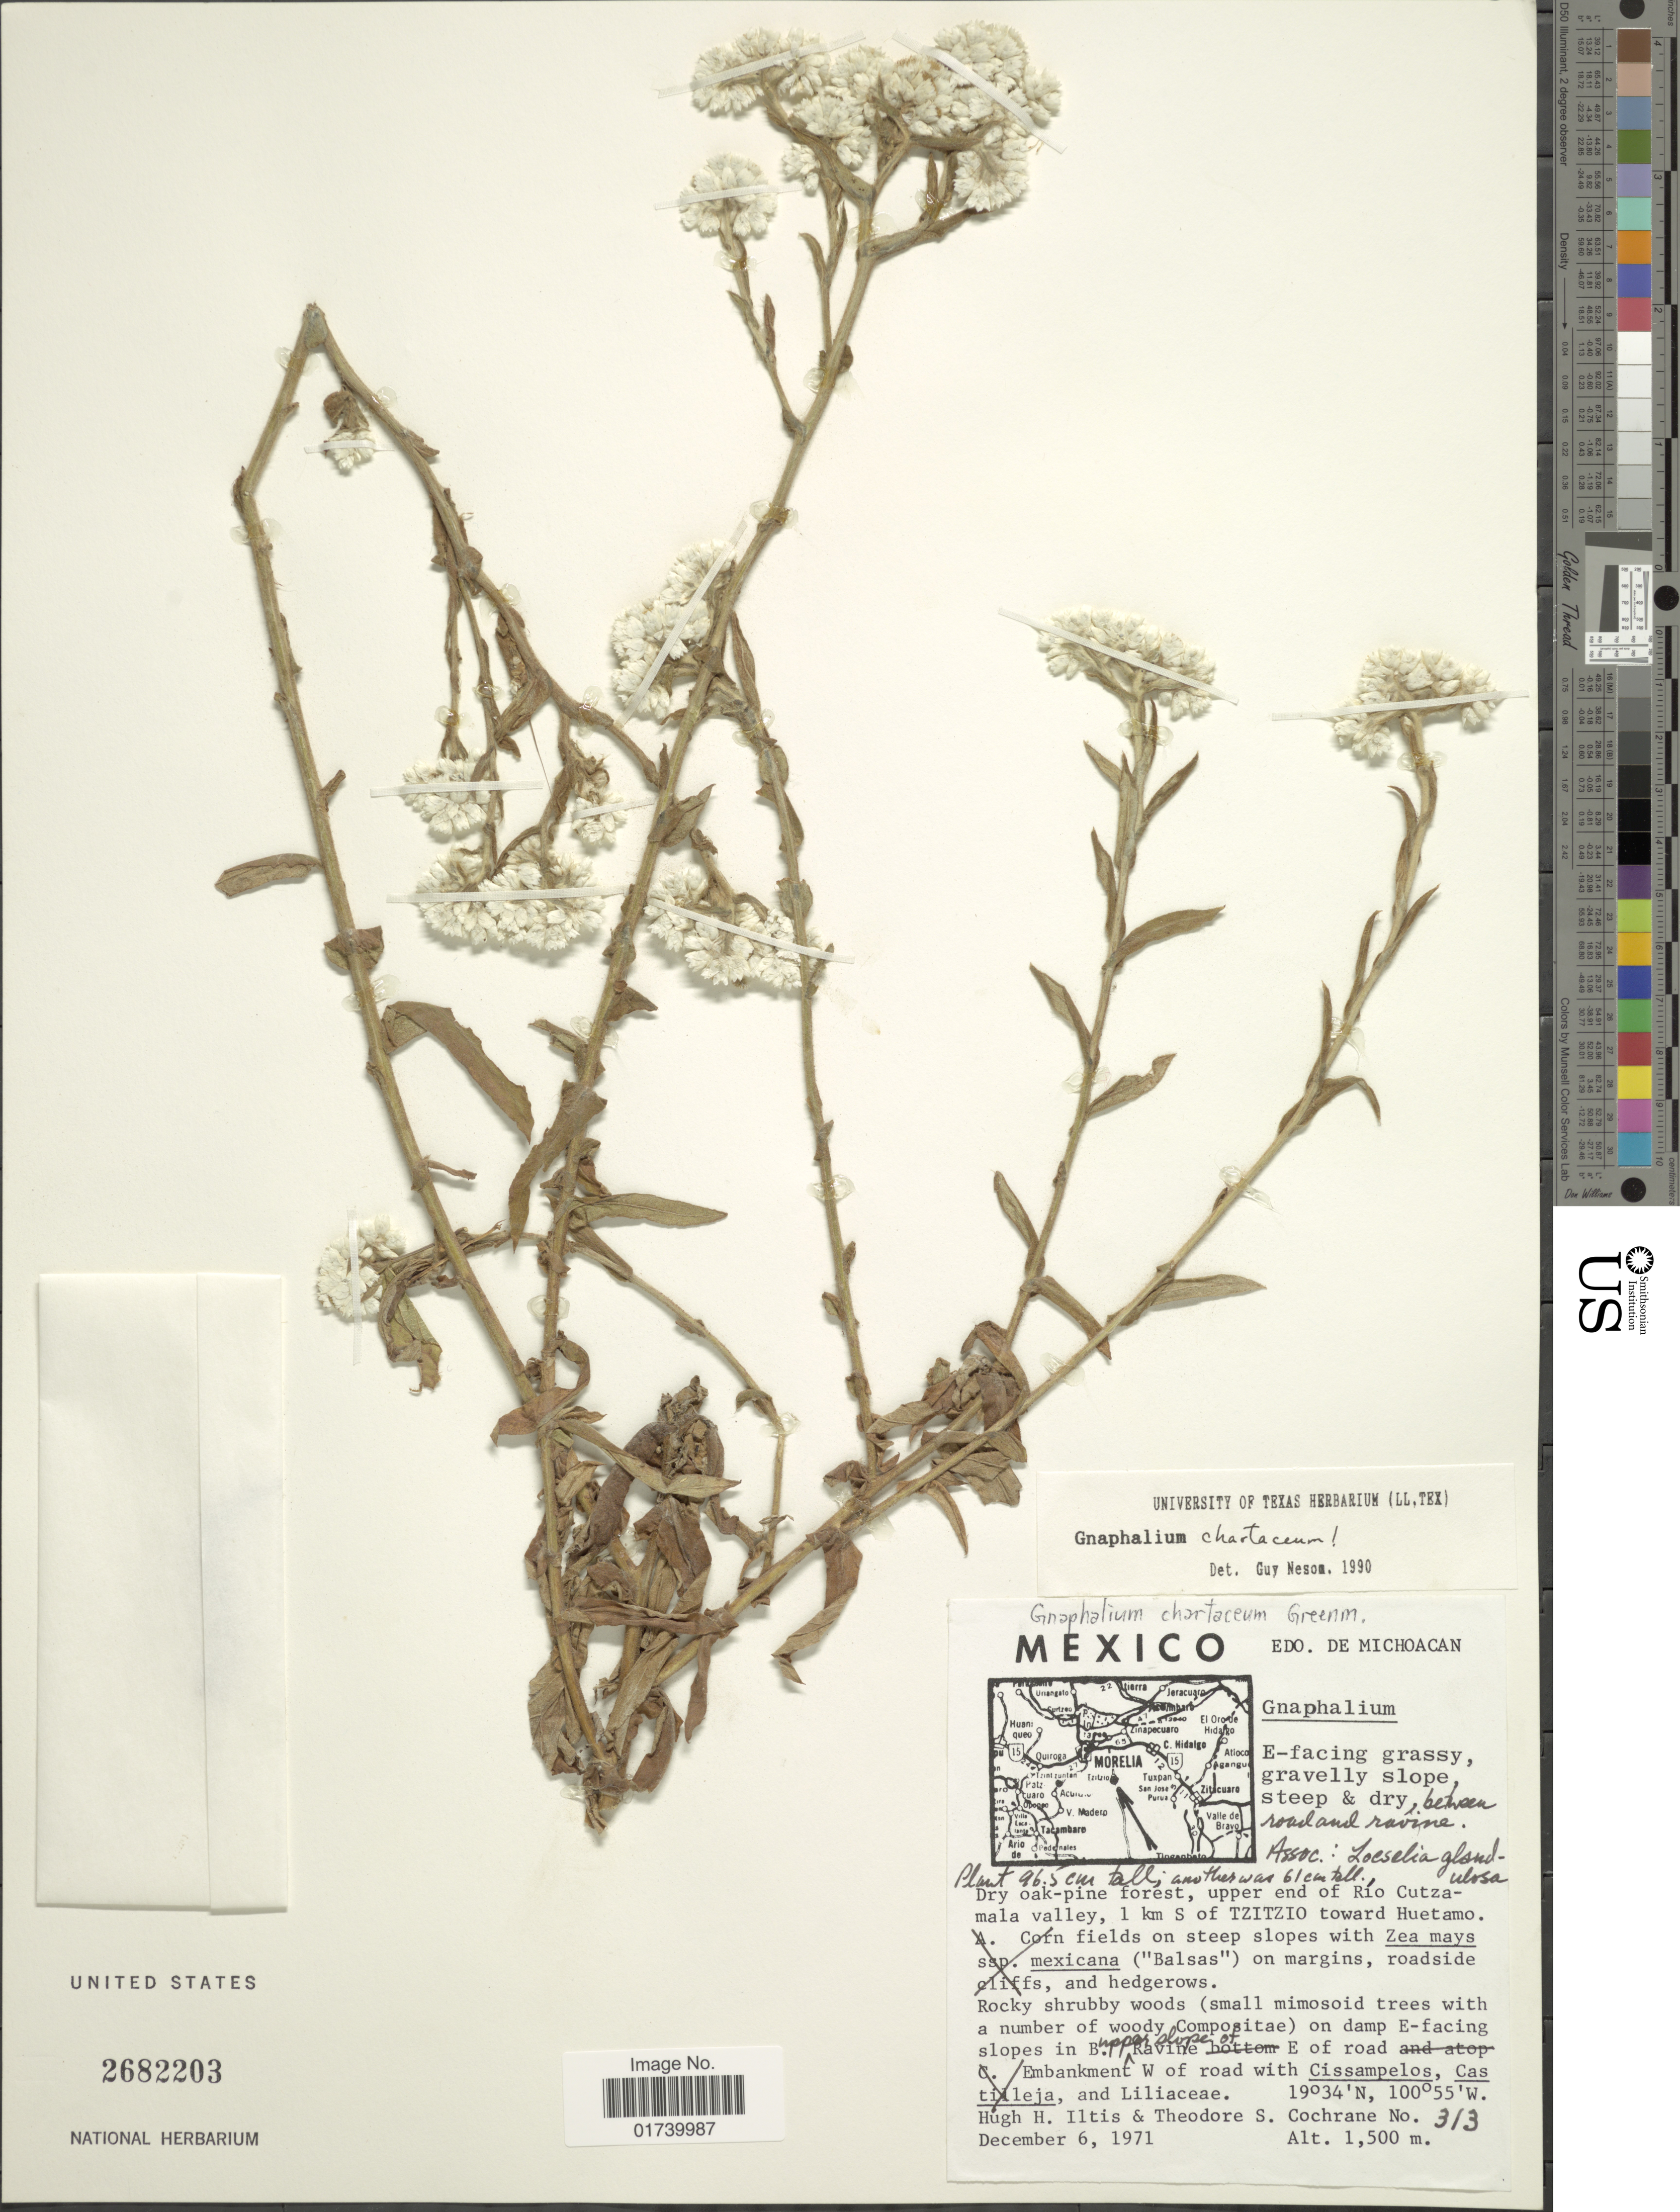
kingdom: Plantae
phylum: Tracheophyta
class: Magnoliopsida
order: Asterales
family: Asteraceae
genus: Pseudognaphalium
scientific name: Pseudognaphalium chartaceum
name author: (Greenm.) Anderb.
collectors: H. H. Iltis & T. S. Cochrane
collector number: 313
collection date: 1971-12-06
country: Mexico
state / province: Michoacán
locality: Edo de Michoacan, E - facing grassy, gravelly, slope, steep & dry , between road and Ravine, Dry oak - pine forest, upper end of Rio Cutzamala valley, 1 km S of Tzitzio towrds Huetamo.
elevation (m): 1500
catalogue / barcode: US 2682203